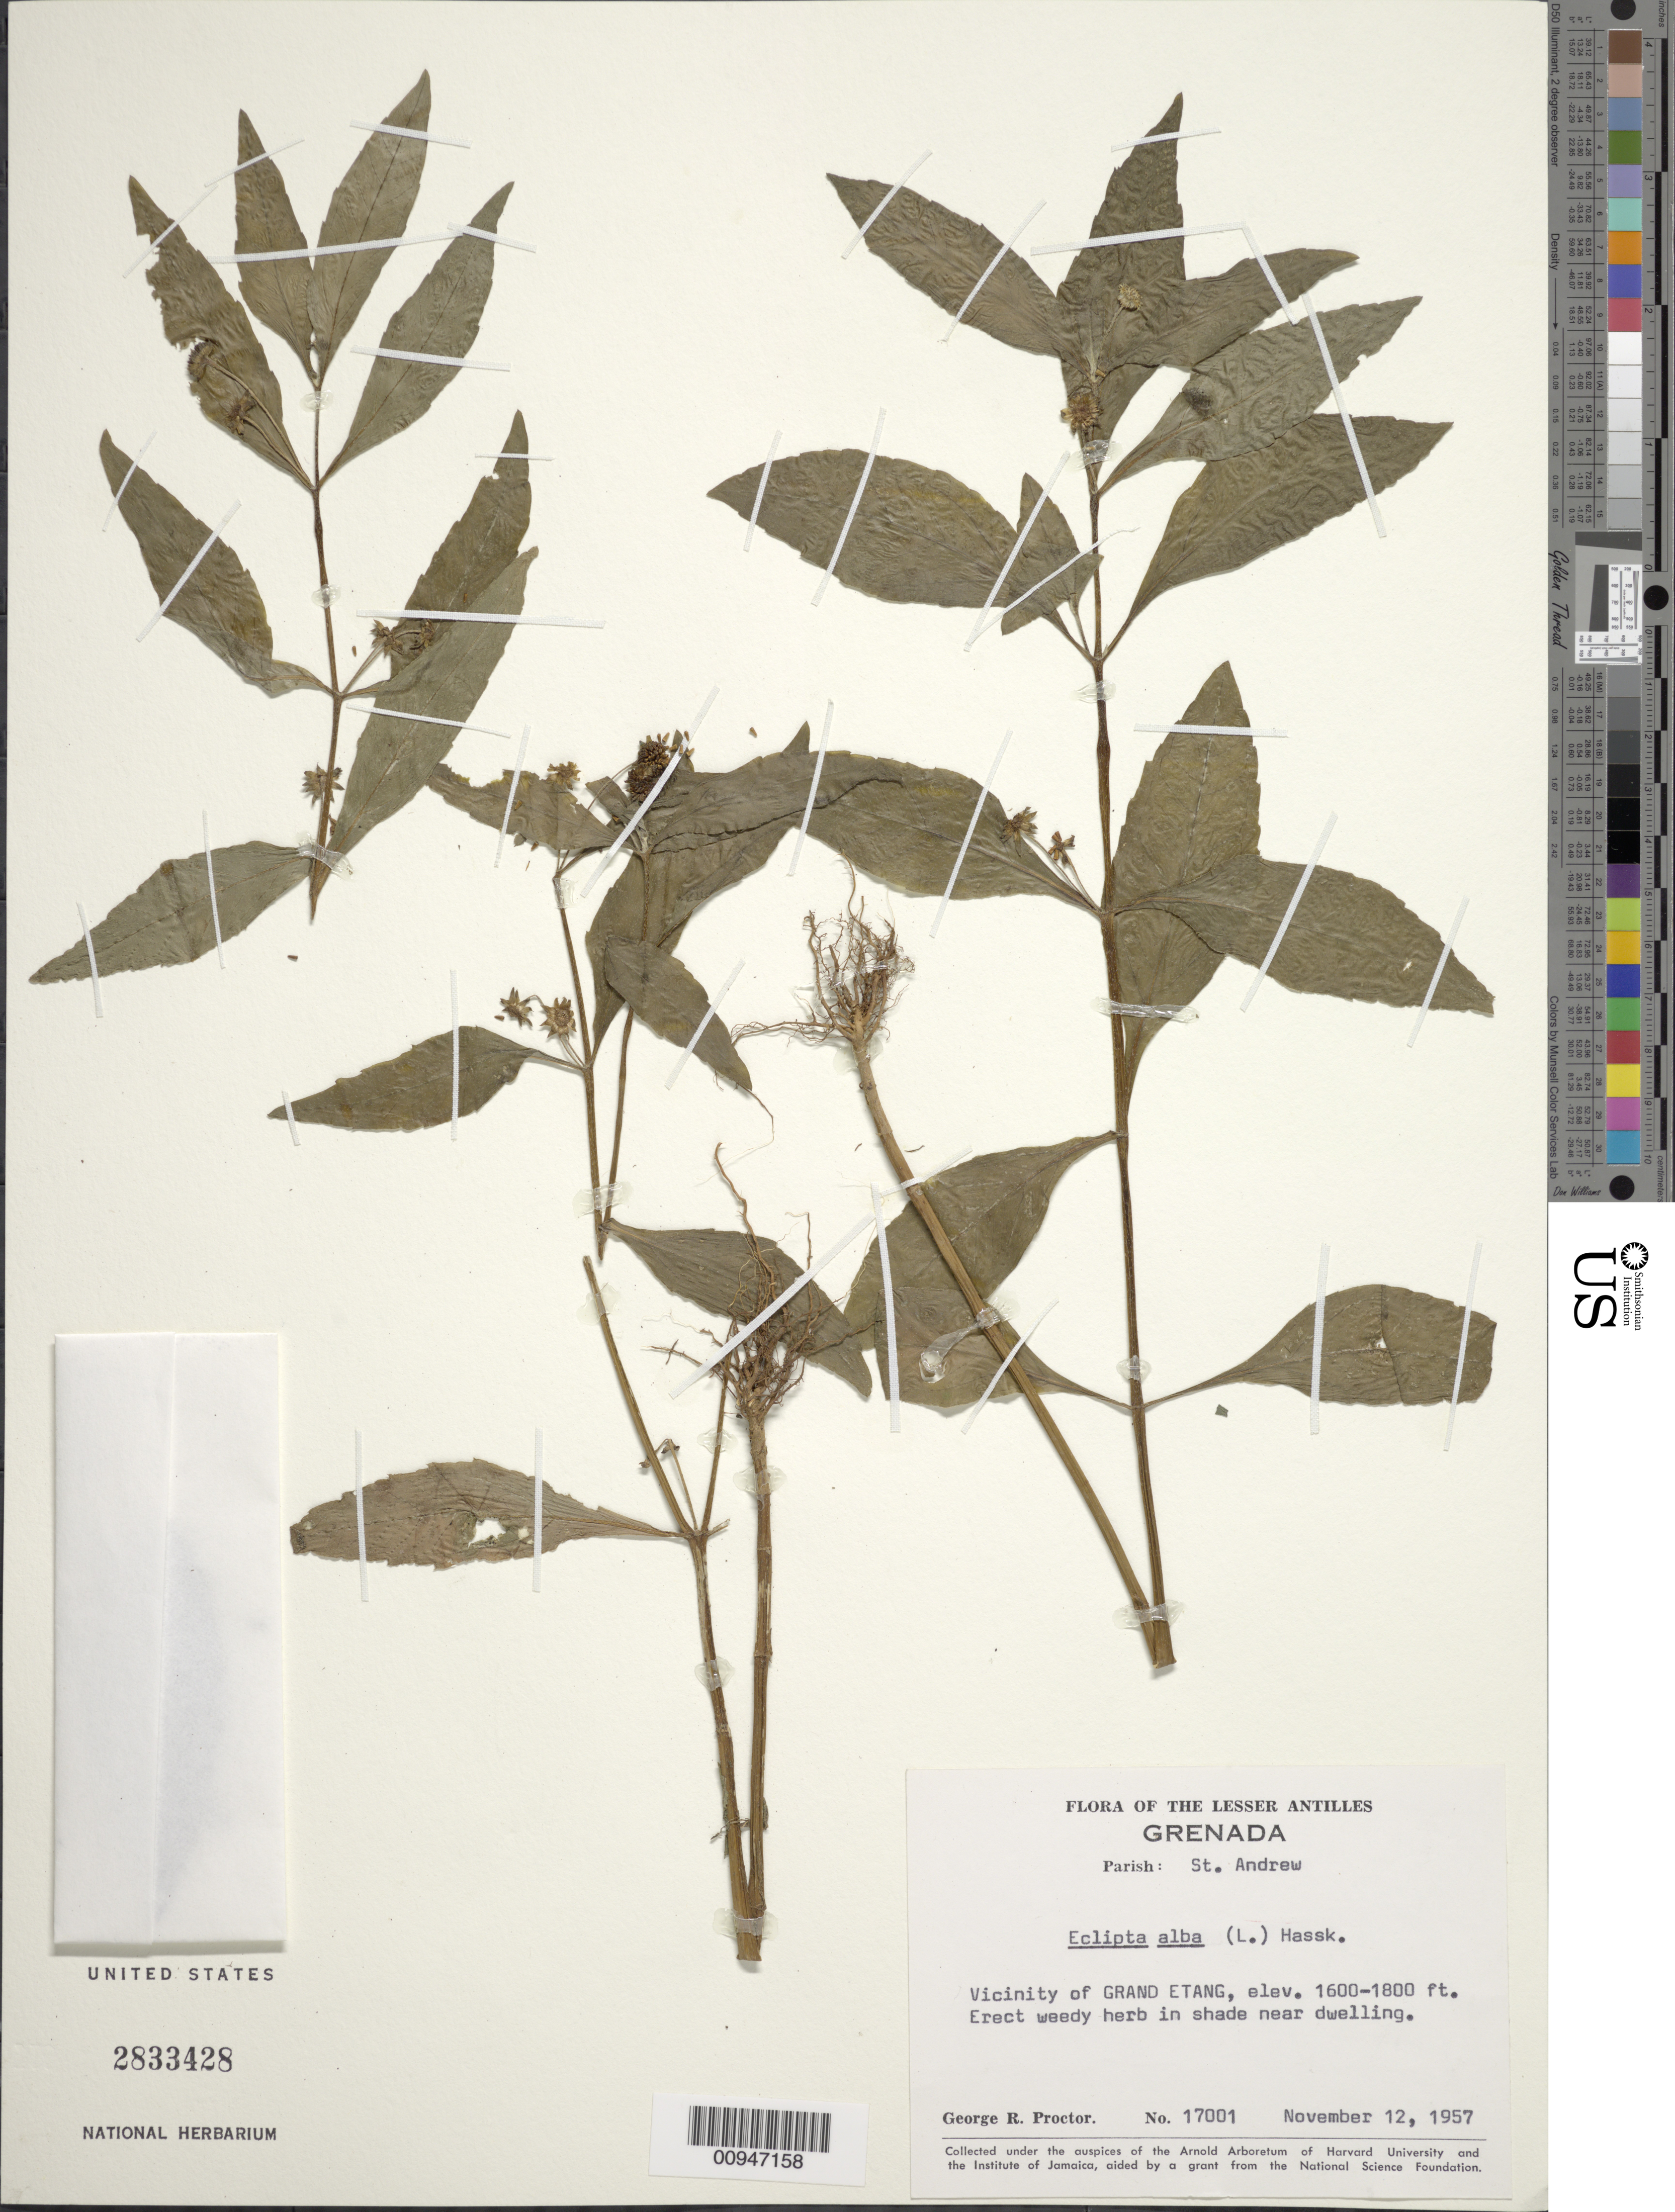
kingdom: Plantae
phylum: Tracheophyta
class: Magnoliopsida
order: Asterales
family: Asteraceae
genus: Eclipta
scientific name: Eclipta alba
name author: (L.) Hassk.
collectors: G. R. Proctor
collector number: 17001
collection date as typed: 12 Nov 1957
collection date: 1957-11-12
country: Grenada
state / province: Saint Andrew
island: Grenada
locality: Vicinity of Grand Etang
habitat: In shade near dwelling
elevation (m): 488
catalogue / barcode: US 2833428